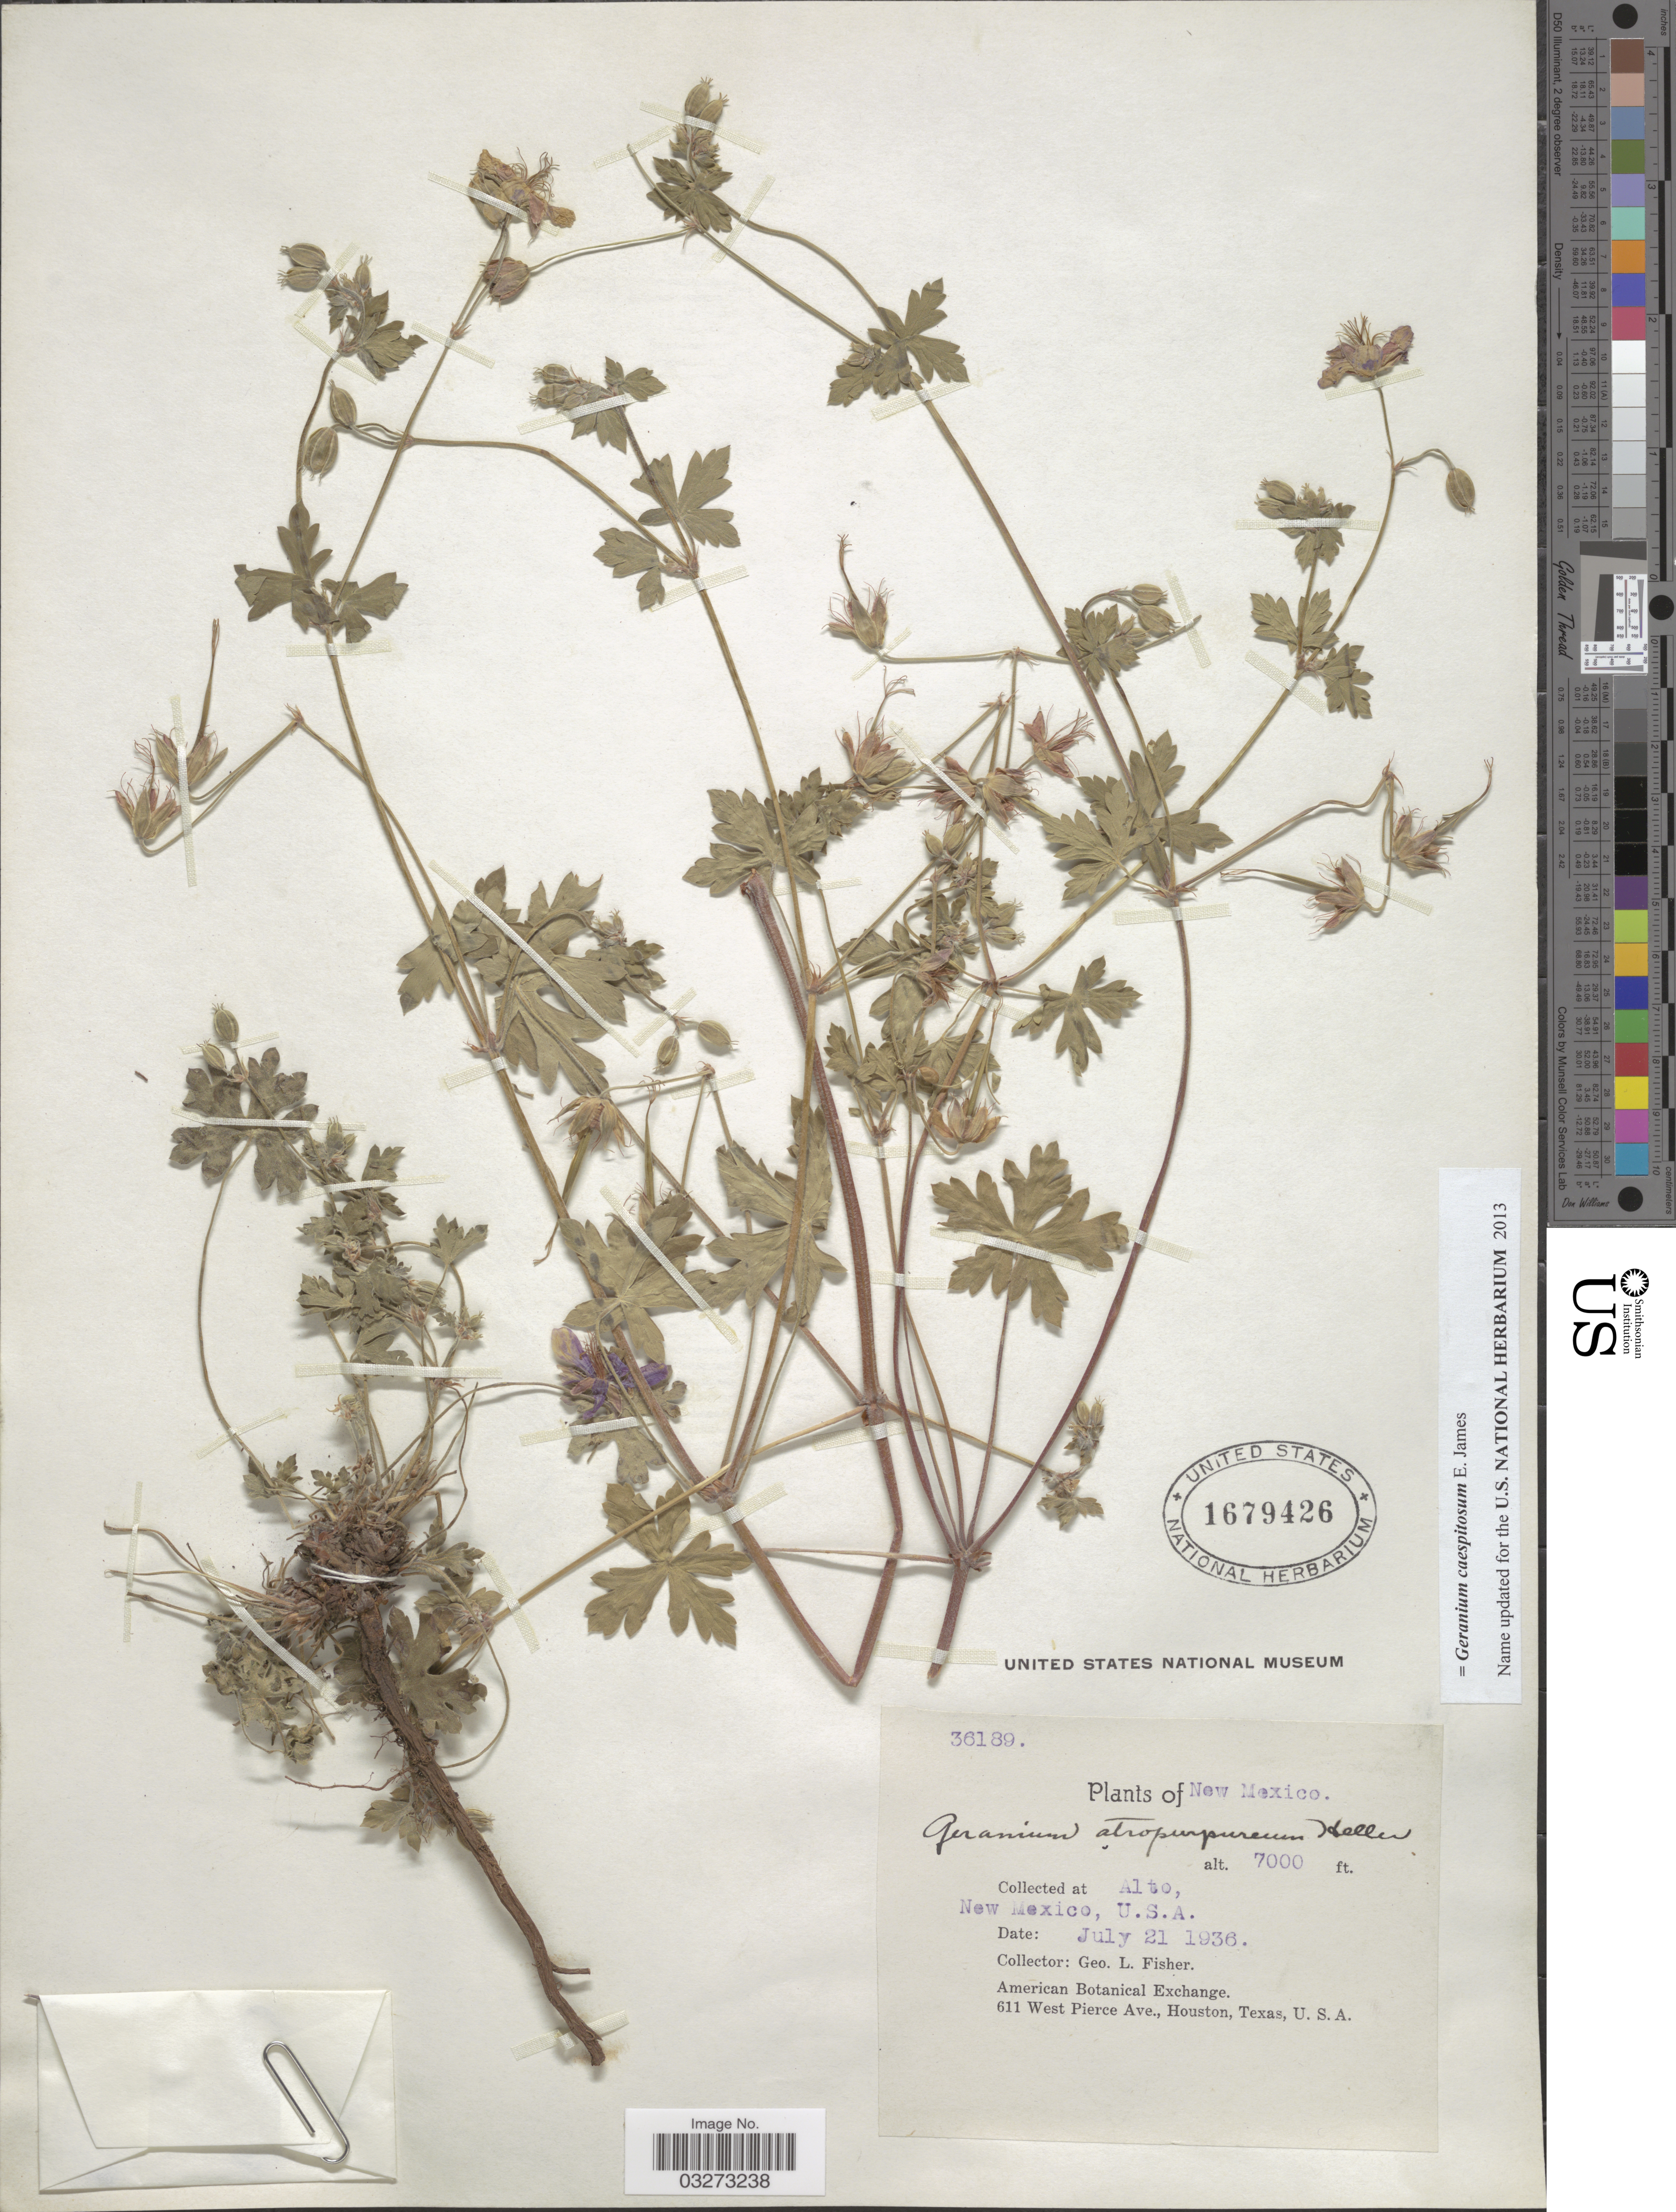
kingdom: Plantae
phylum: Tracheophyta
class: Magnoliopsida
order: Geraniales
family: Geraniaceae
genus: Geranium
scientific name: Geranium caespitosum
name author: E. James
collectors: G. L. Fisher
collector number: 36189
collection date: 1936-07-21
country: United States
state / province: New Mexico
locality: Collected at Alto.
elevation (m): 2134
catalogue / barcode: US 1679426